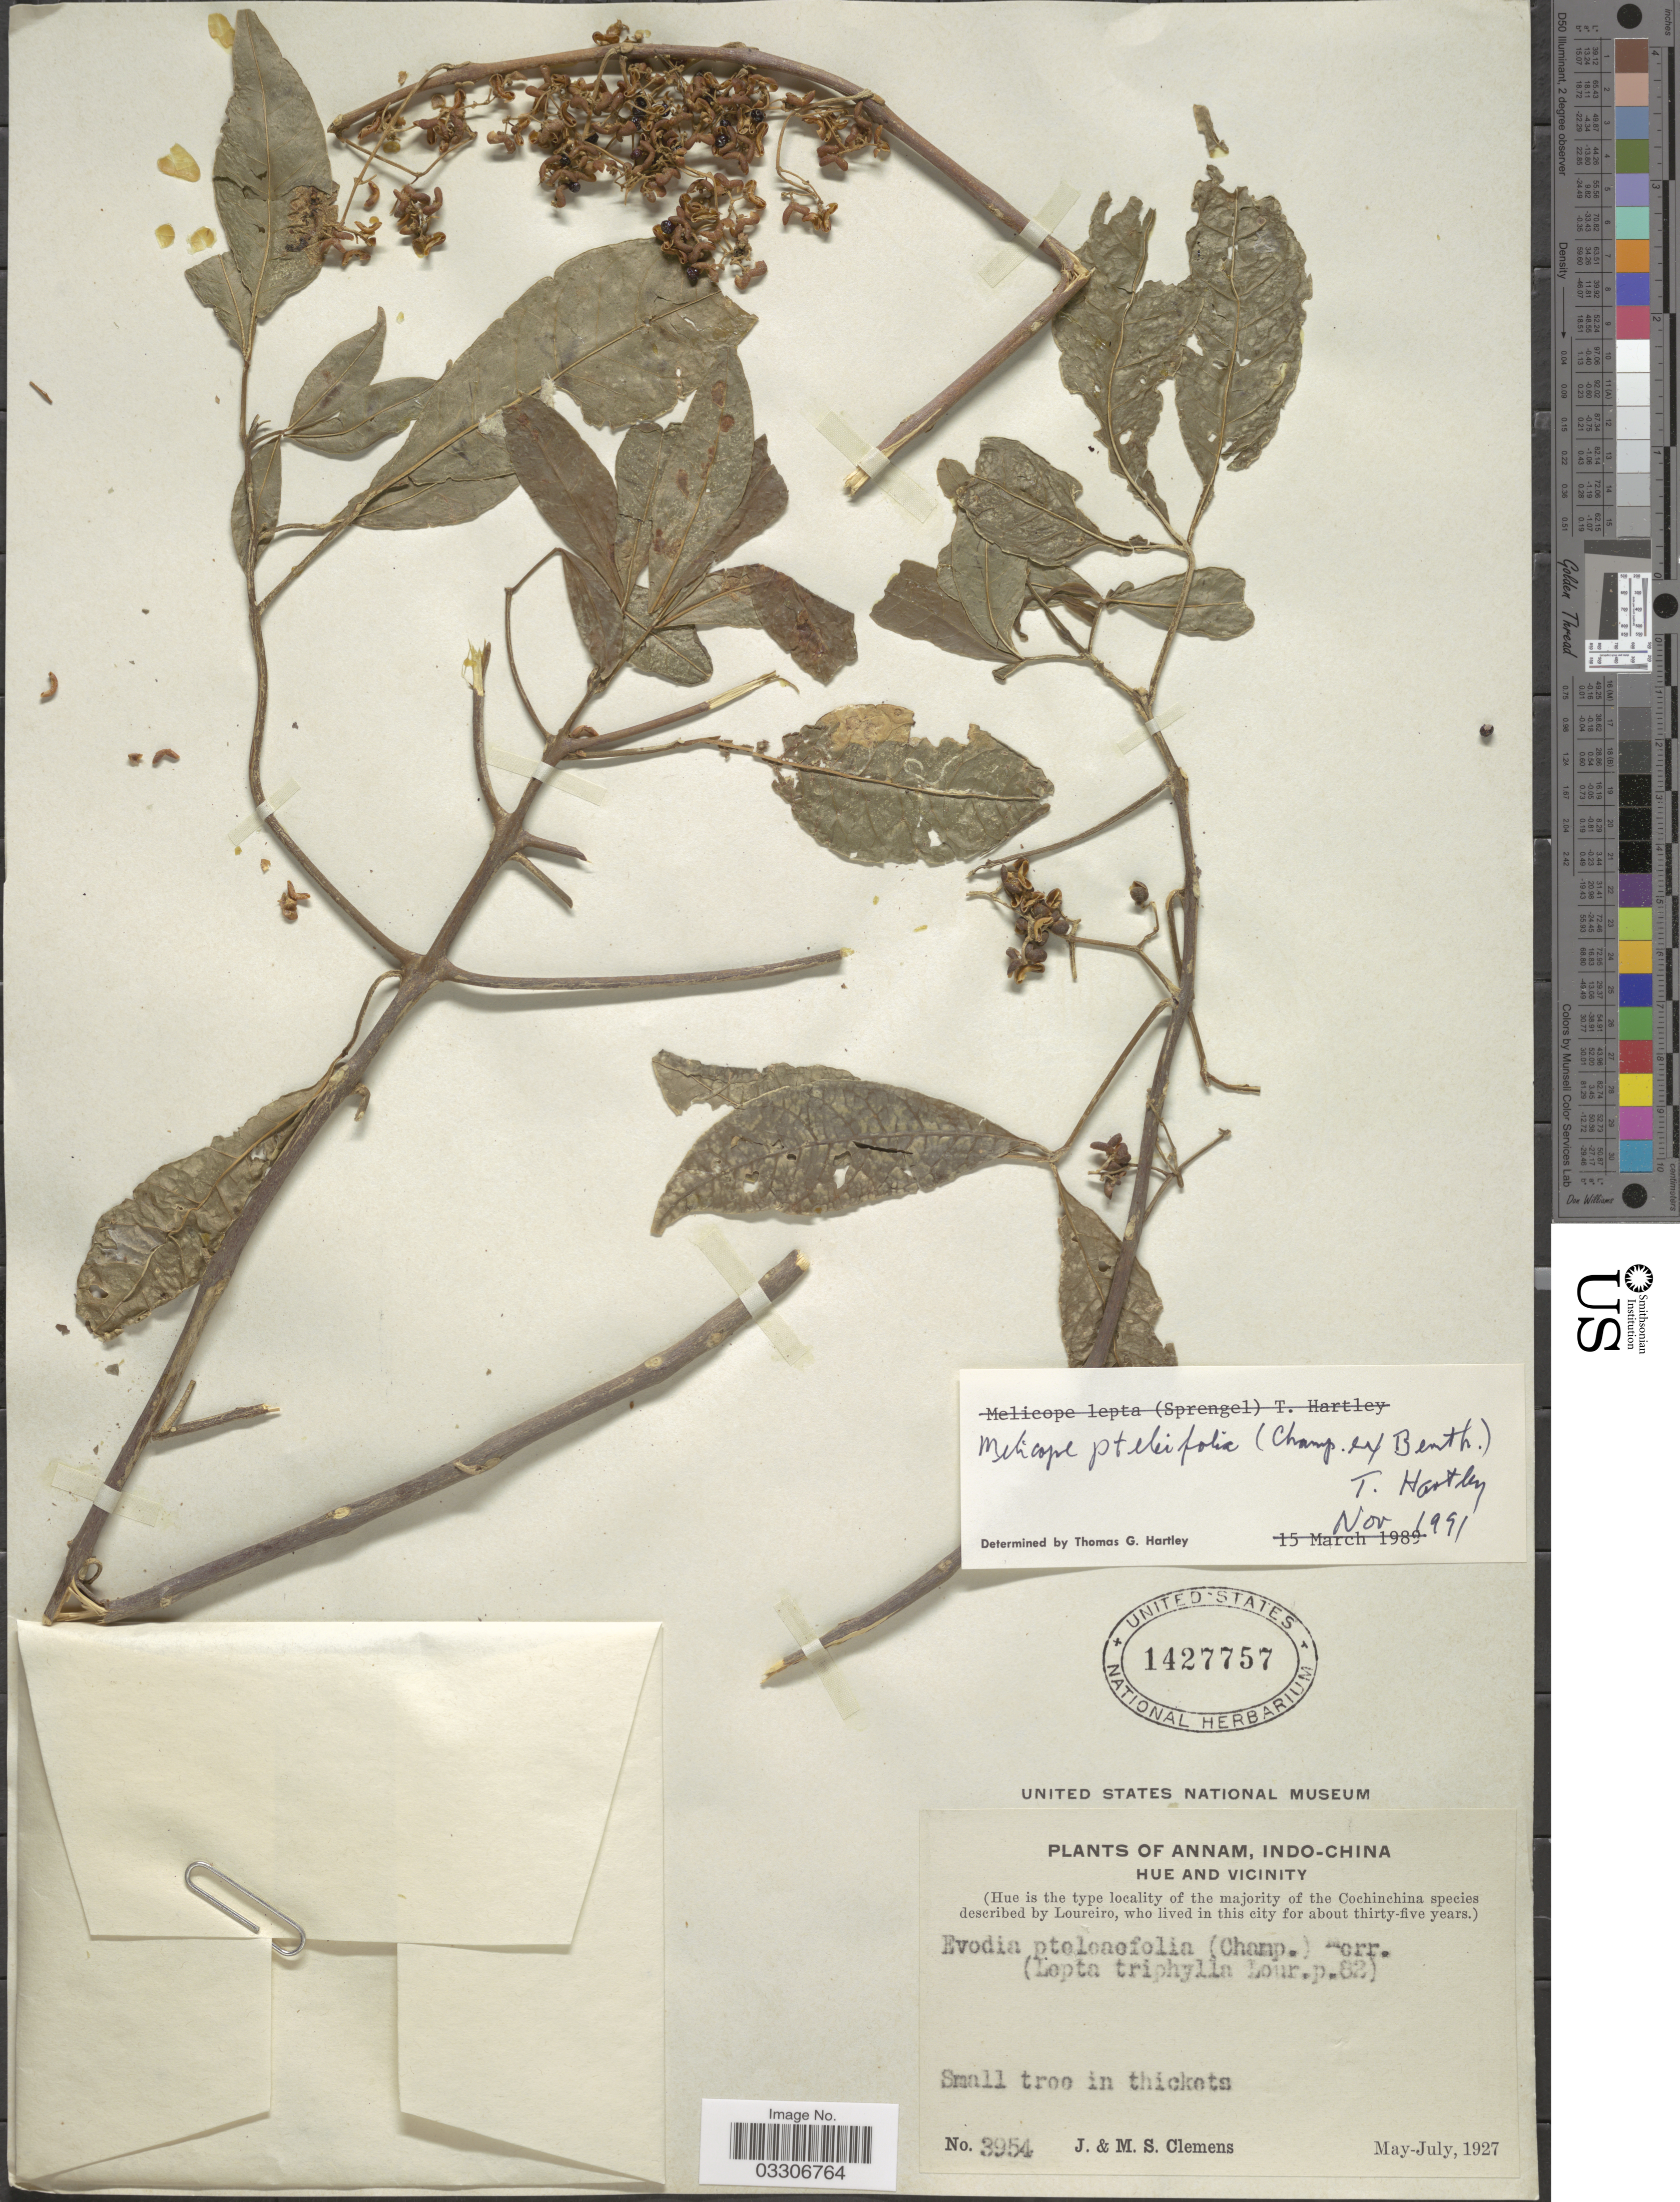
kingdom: Plantae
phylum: Tracheophyta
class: Magnoliopsida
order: Sapindales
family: Rutaceae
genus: Melicope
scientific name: Melicope pteleifolia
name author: (Champ. ex Benth.) T.G. Hartley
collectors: J. Clemens & M. S. Clemens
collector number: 3954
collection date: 1927-05/1927-07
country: Vietnam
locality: Annam, Hue and Vicinity.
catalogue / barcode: US 1427757